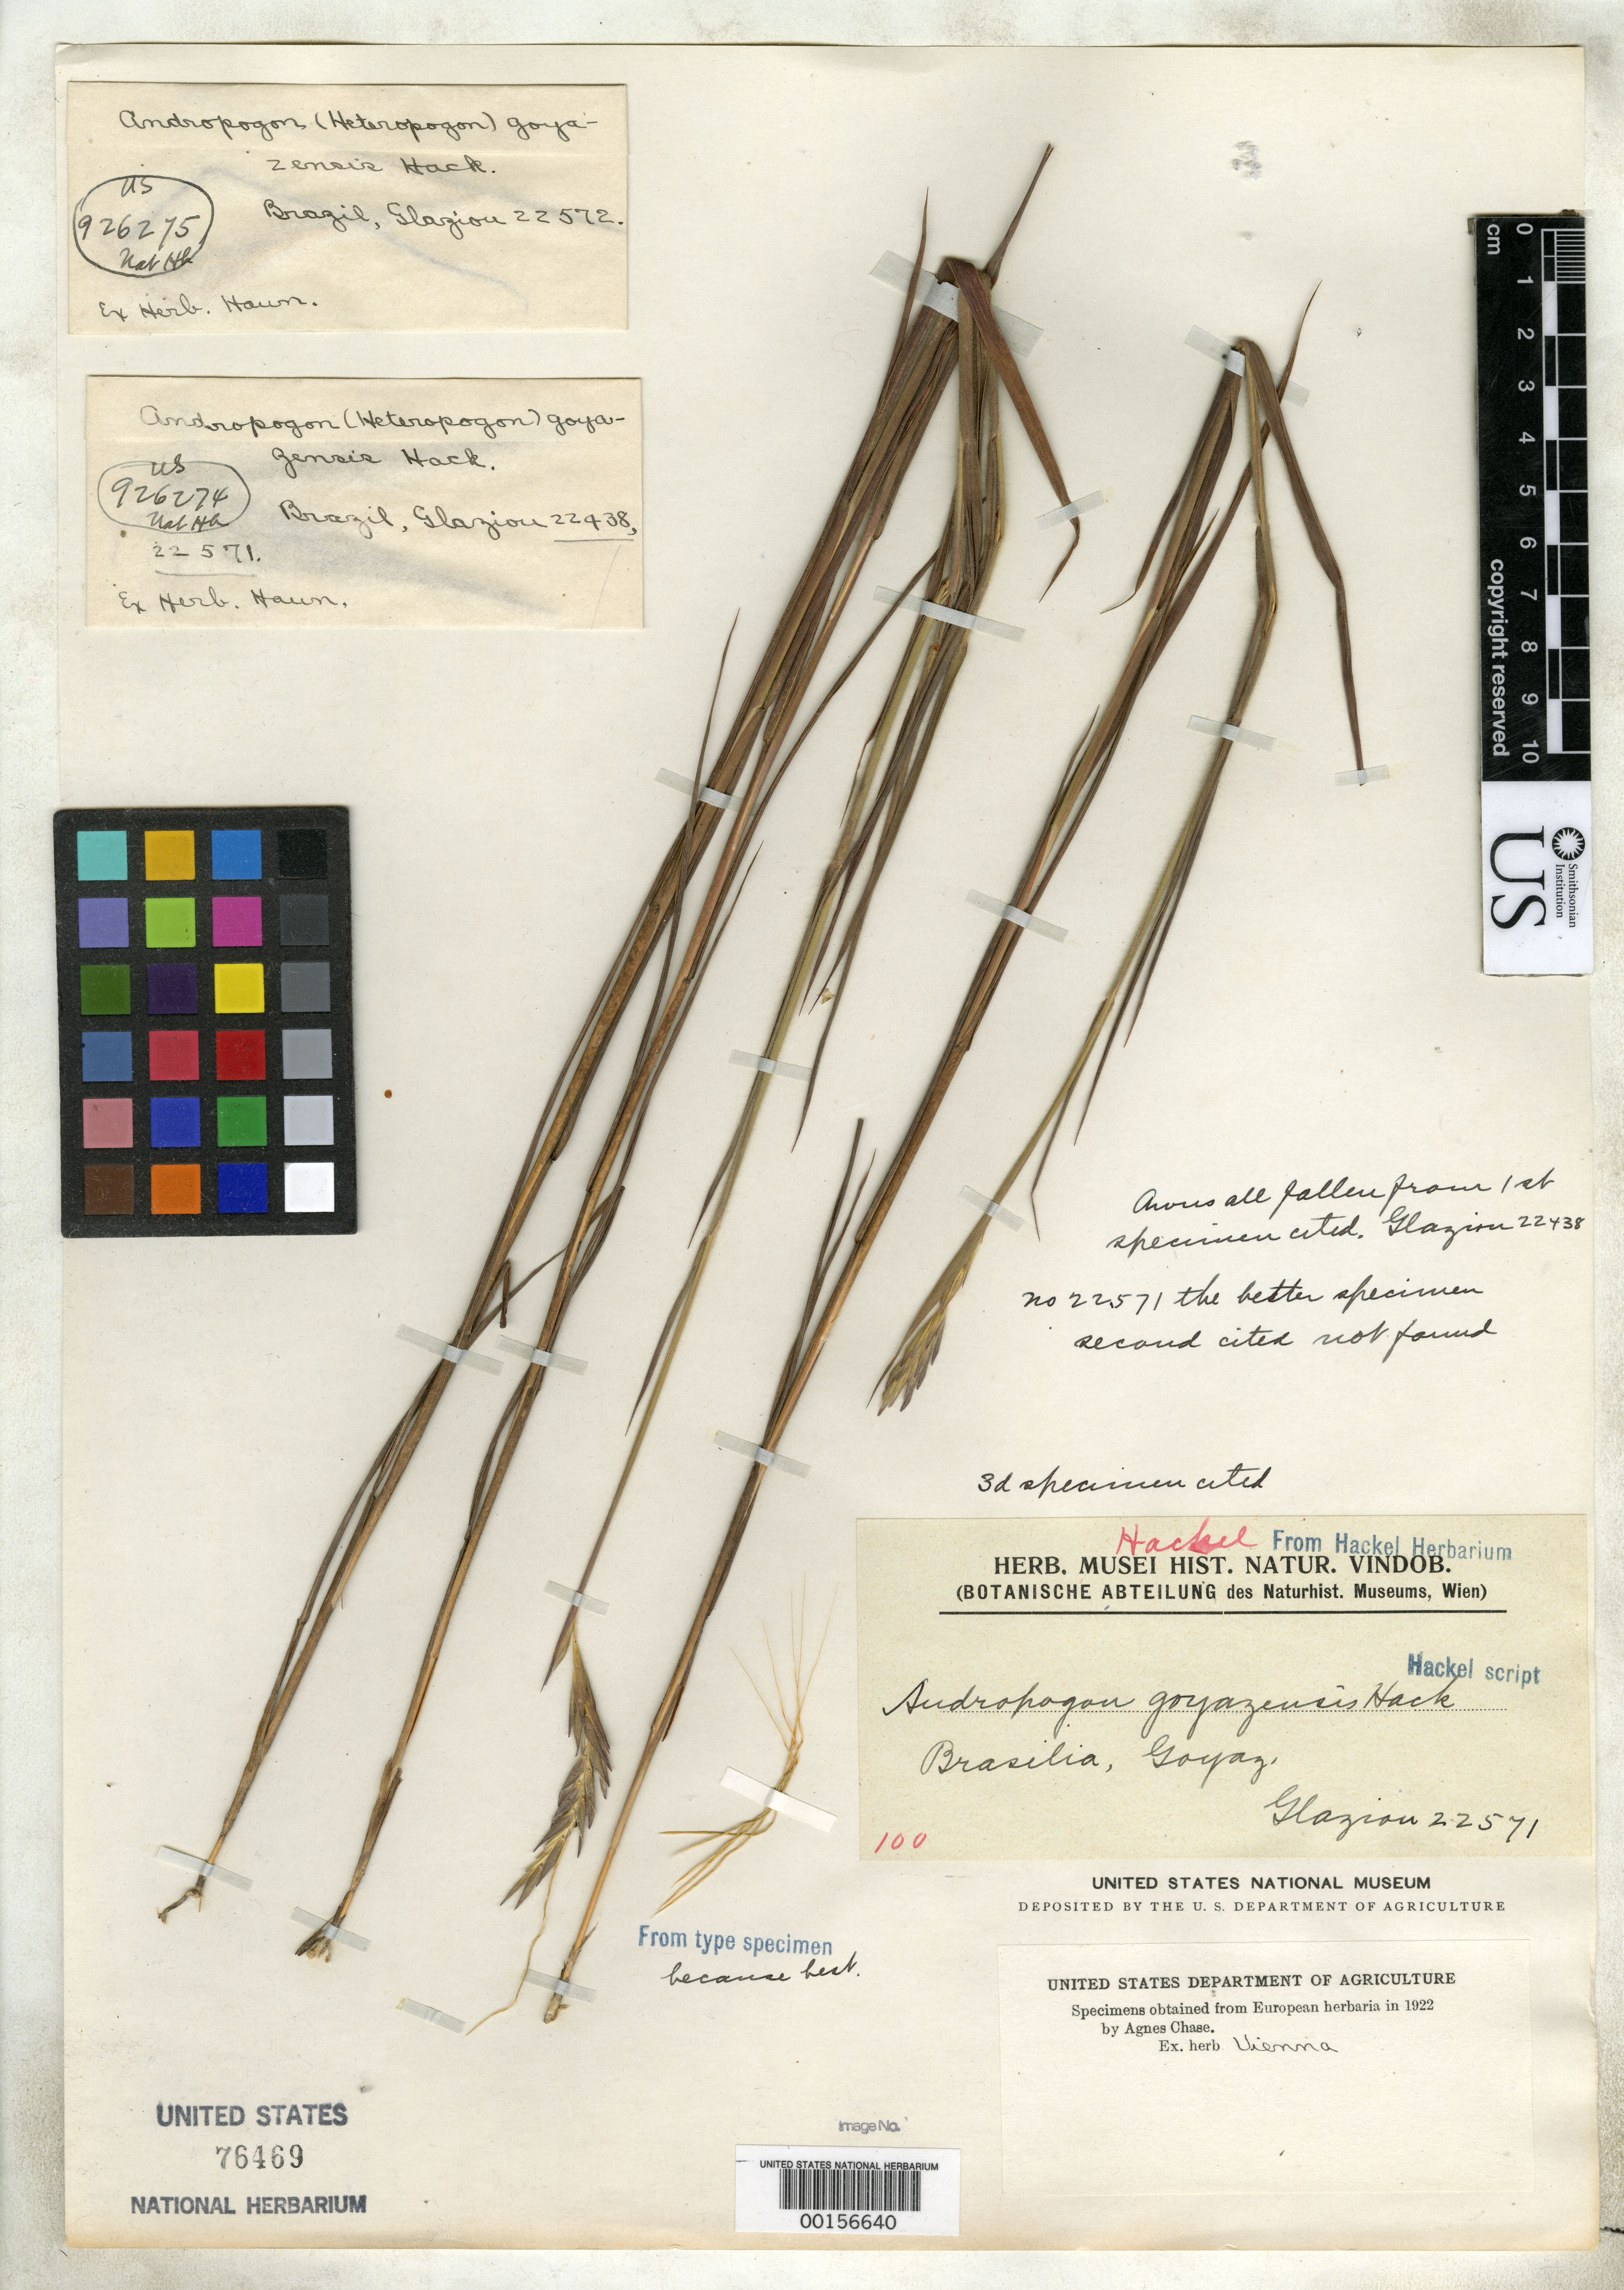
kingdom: Plantae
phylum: Tracheophyta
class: Liliopsida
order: Poales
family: Poaceae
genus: Andropogon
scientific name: Andropogon goyazensis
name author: Hack.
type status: Type Fragment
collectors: A. F. M. Glaziou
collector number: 22571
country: Brazil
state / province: Goiás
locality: Inter Porto Imperial et Lunie, ad flum Tocantins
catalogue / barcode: US 76469